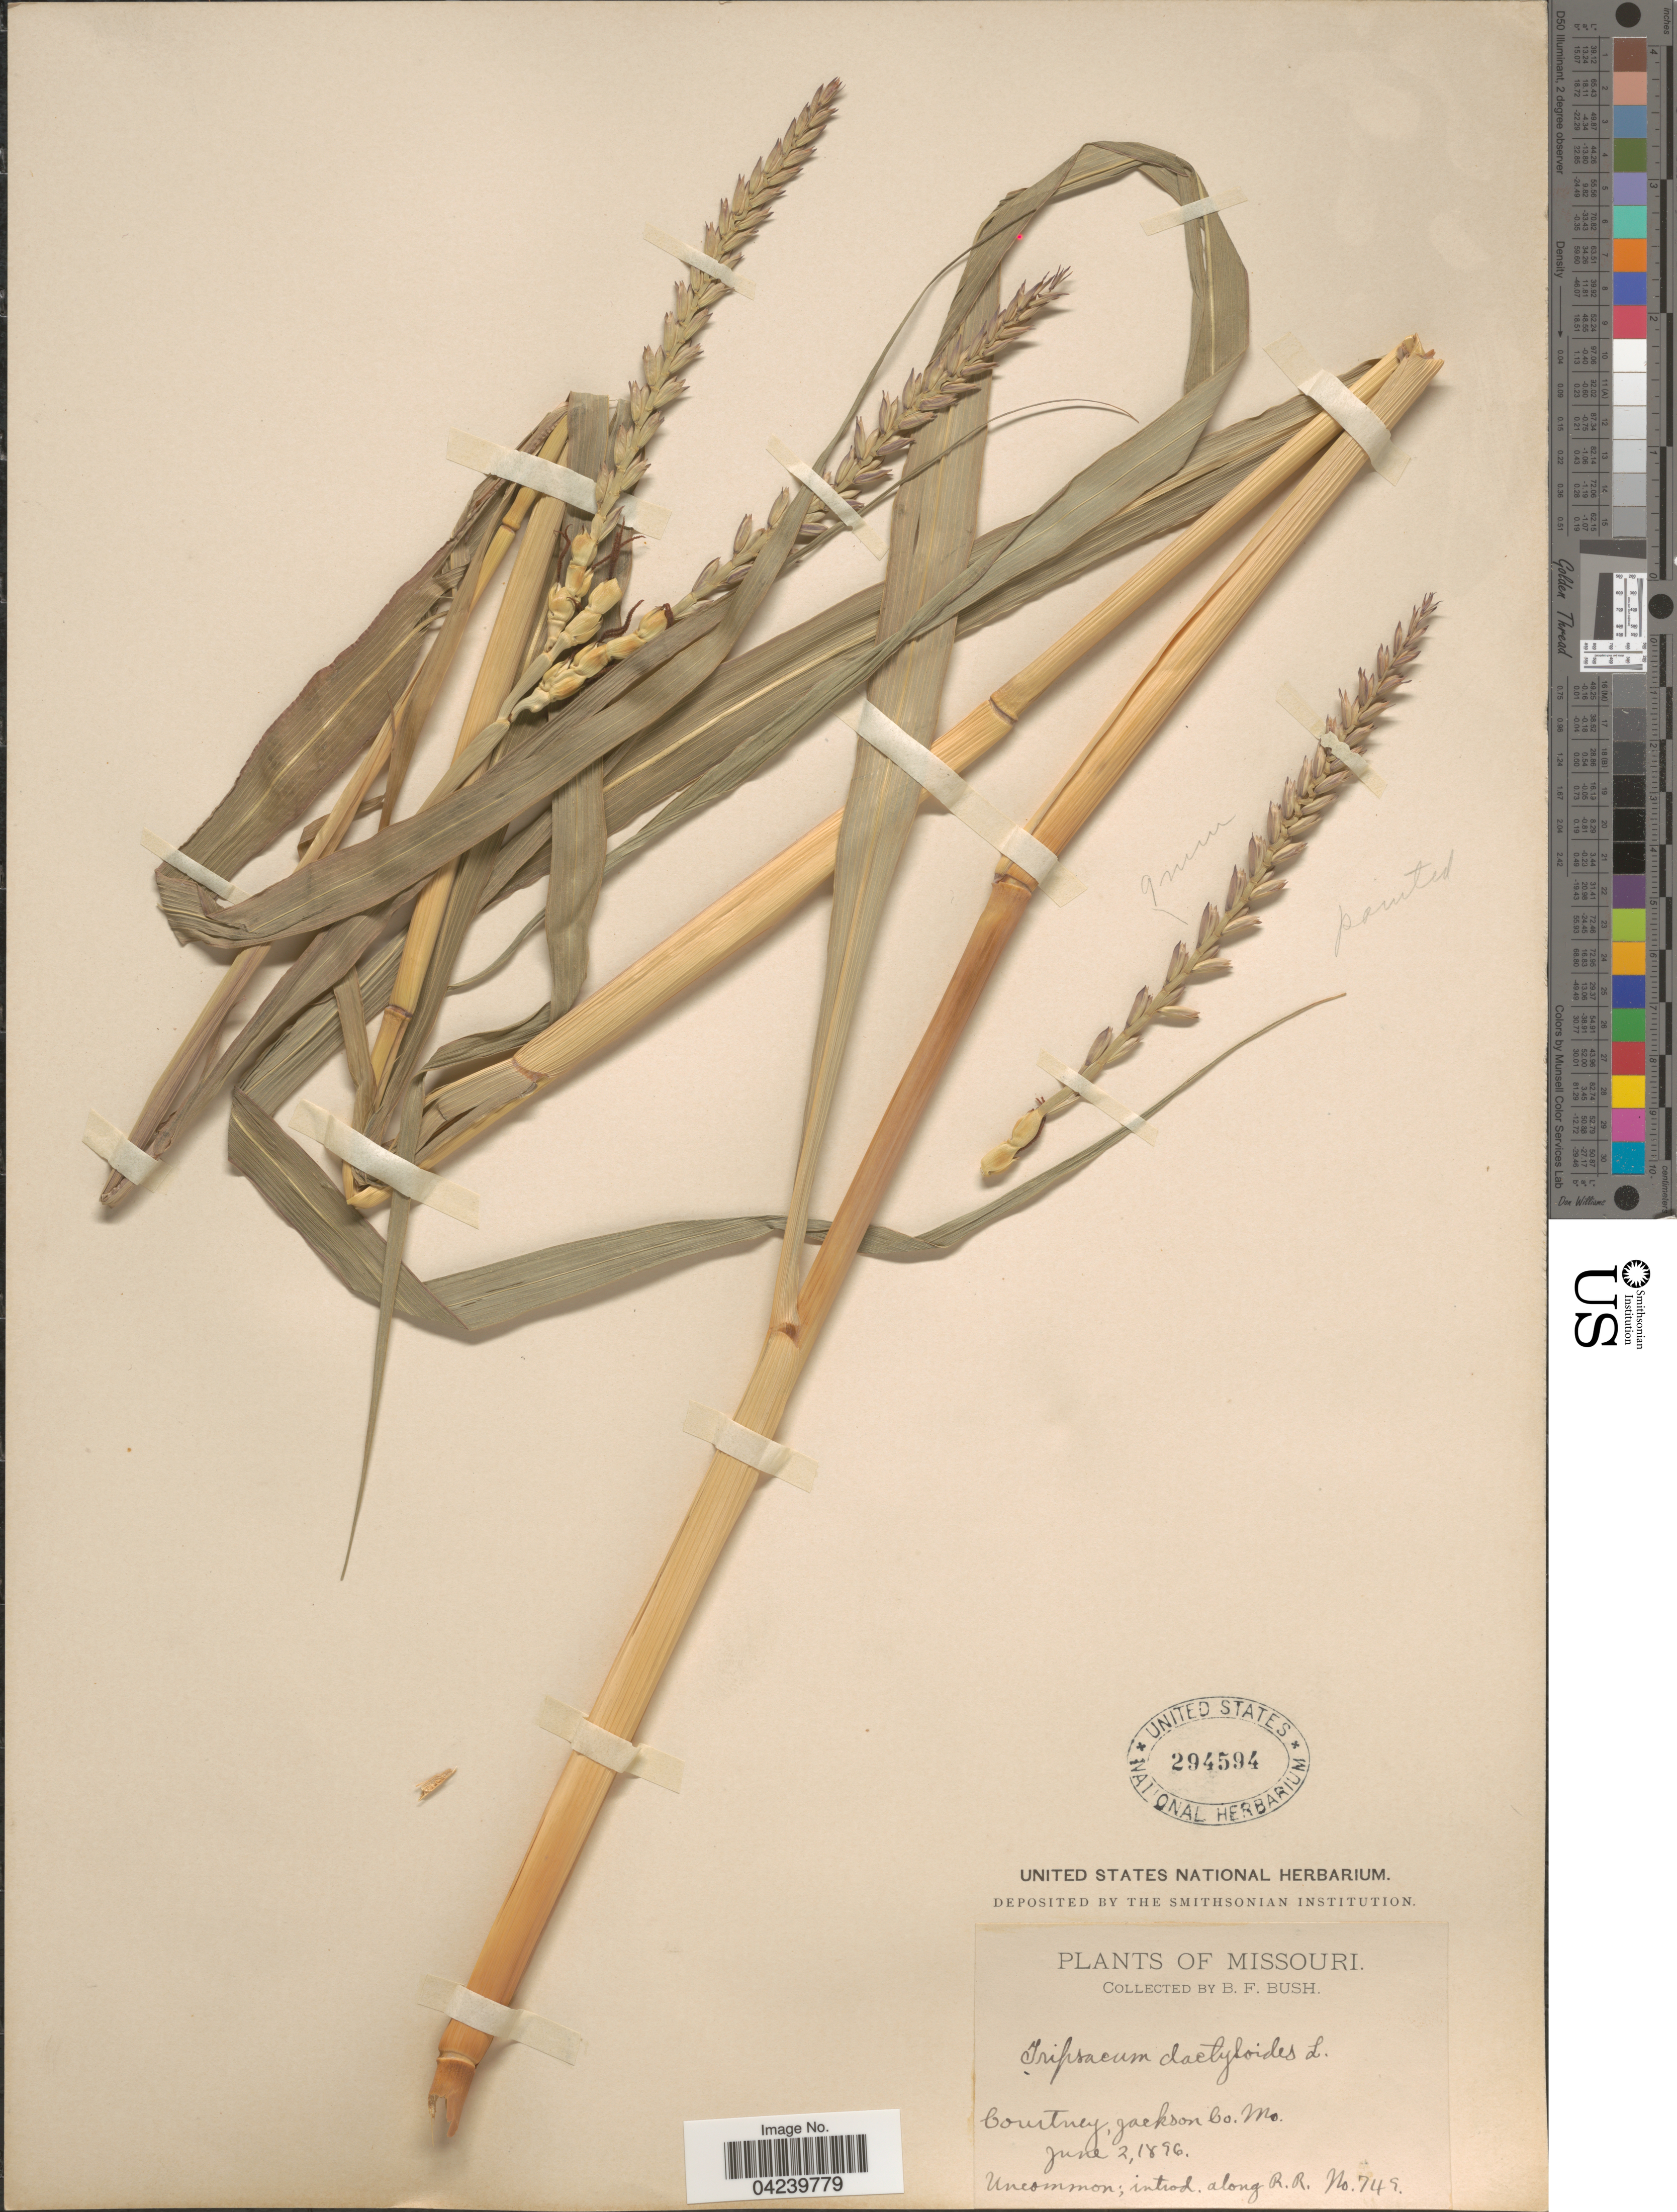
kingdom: Plantae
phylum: Tracheophyta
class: Liliopsida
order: Poales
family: Poaceae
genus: Tripsacum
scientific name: Tripsacum dactyloides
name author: (L.) L.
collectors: B. F. Bush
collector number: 749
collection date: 1896-06-02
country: United States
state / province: Missouri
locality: Courtney, Jackson Co. Introd. along R.R.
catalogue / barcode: US 294594